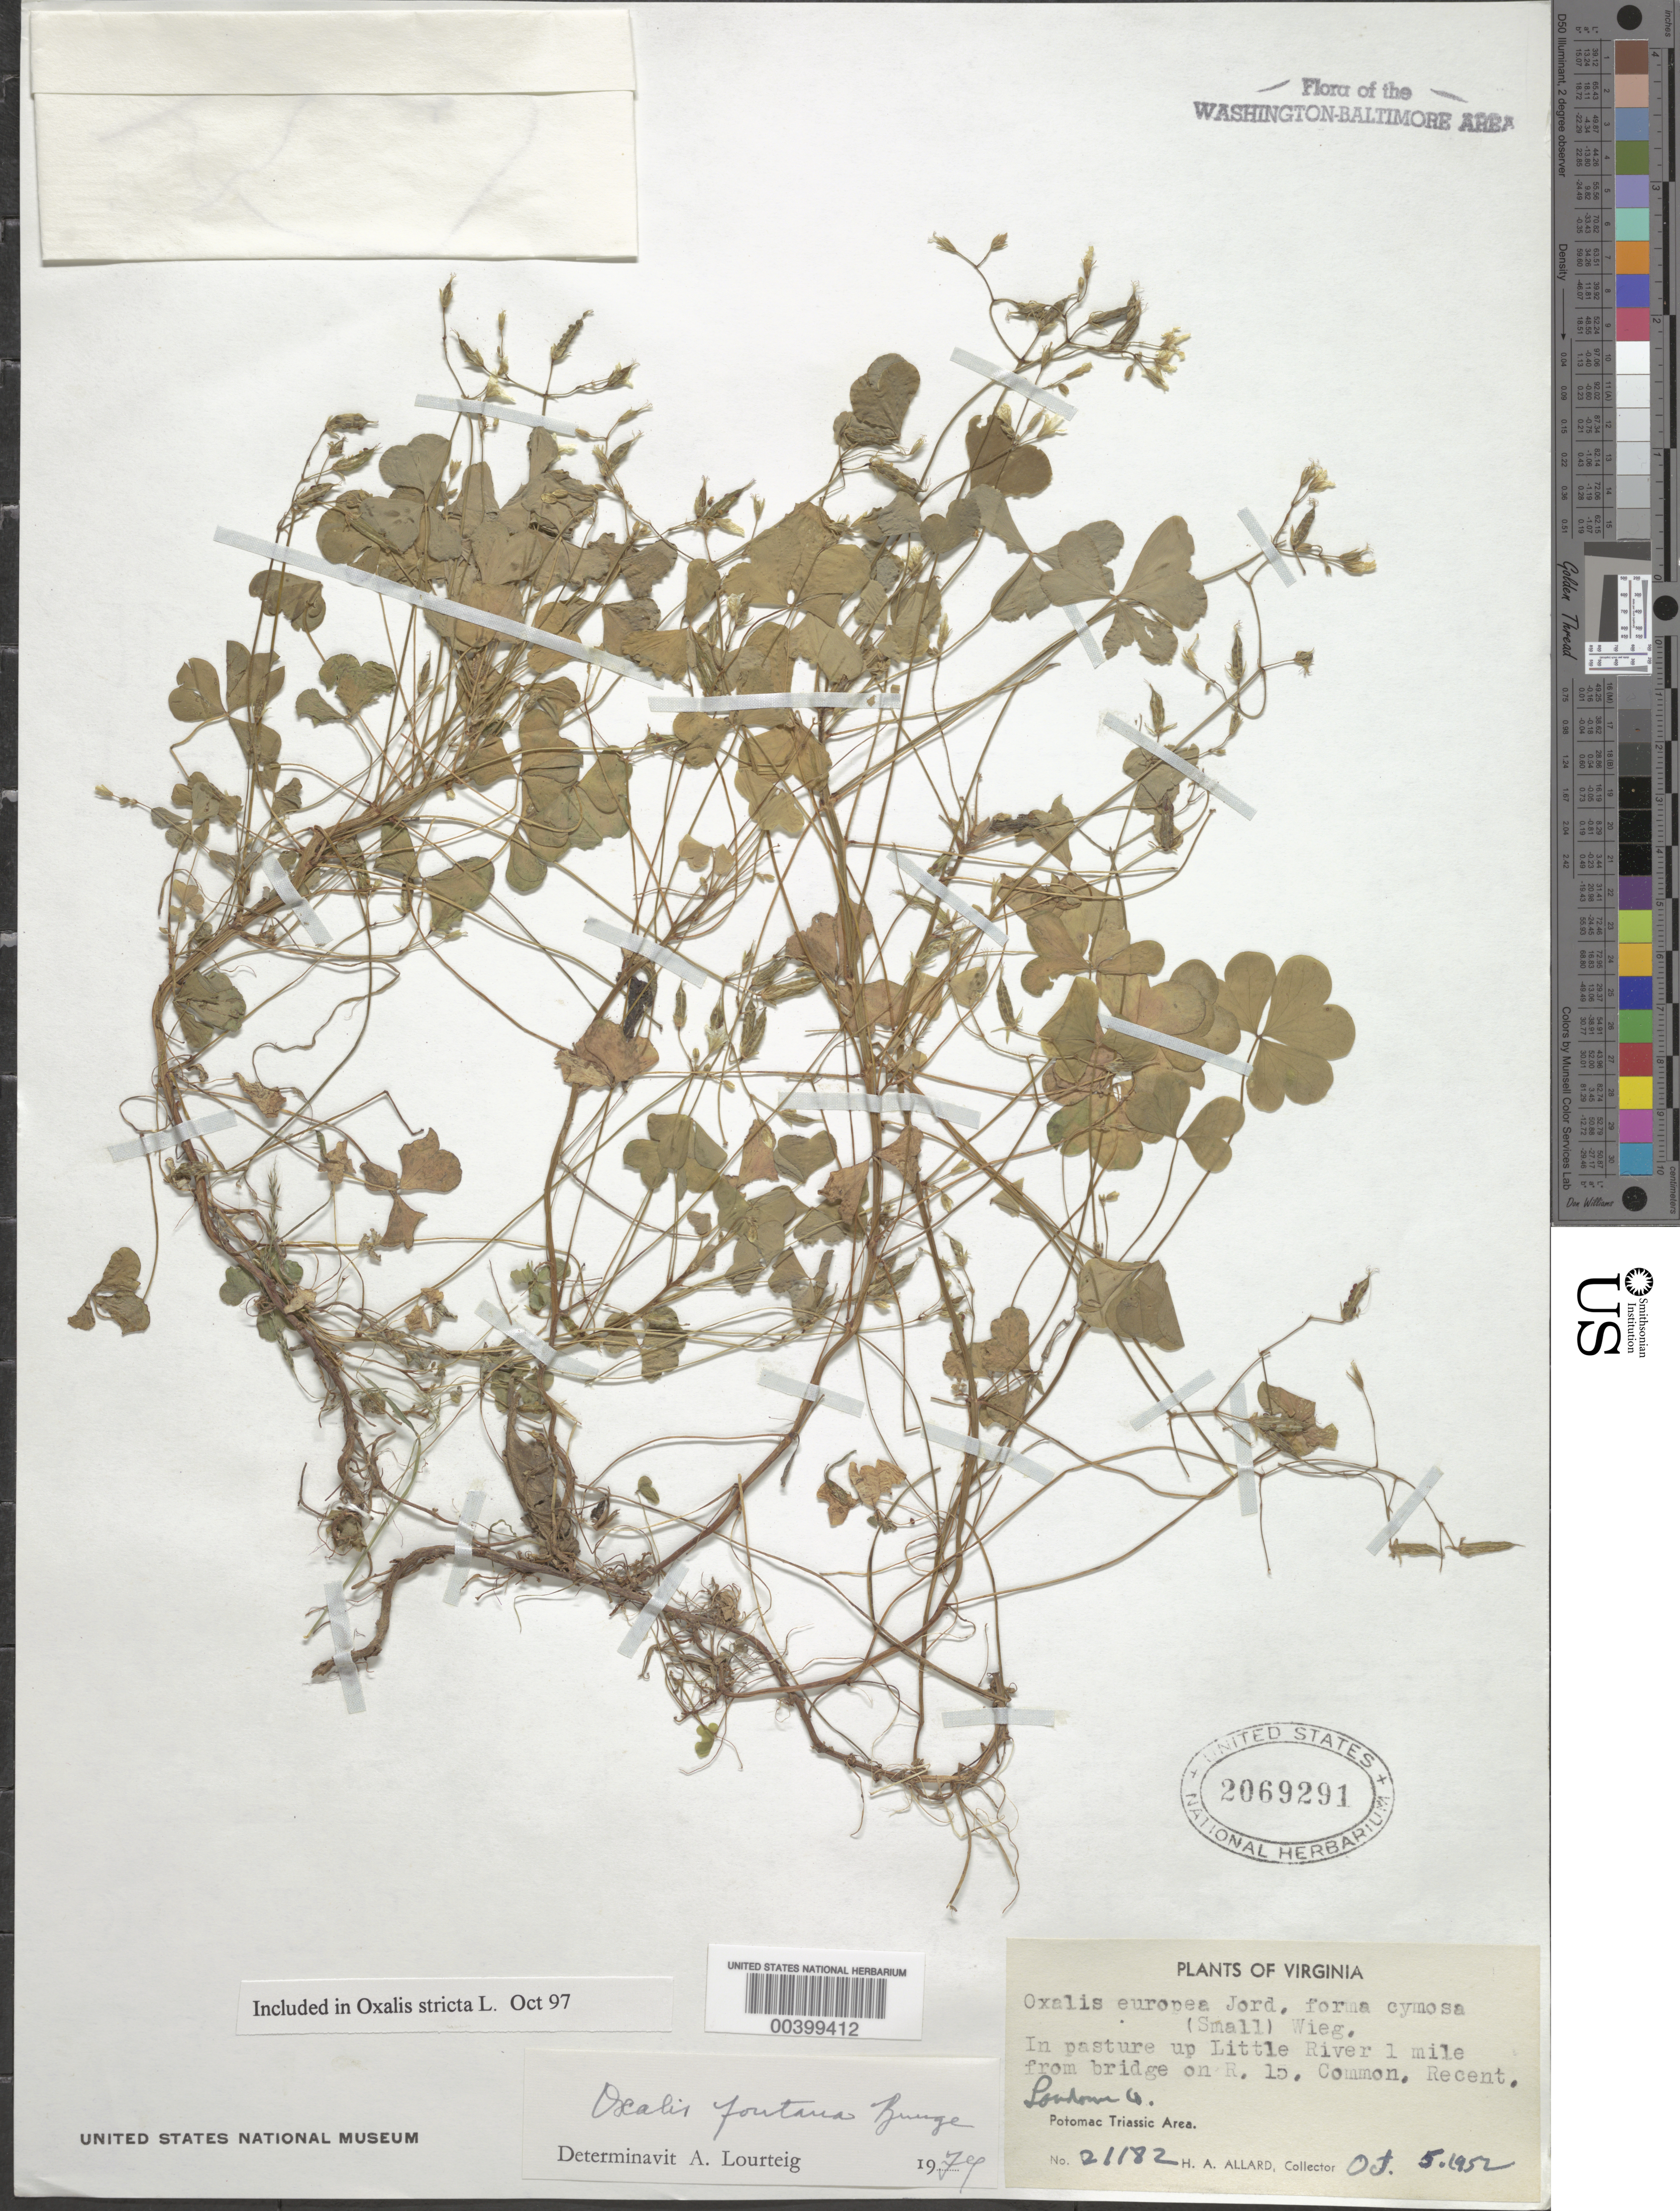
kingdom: Plantae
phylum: Tracheophyta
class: Magnoliopsida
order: Oxalidales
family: Oxalidaceae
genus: Oxalis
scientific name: Oxalis stricta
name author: L.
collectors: H. A. Allard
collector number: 21182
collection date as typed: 05 Oct 1952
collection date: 1952-10-05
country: United States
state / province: Virginia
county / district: Loudoun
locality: Upstream from Route 15 on Little River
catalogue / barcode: US 2069291